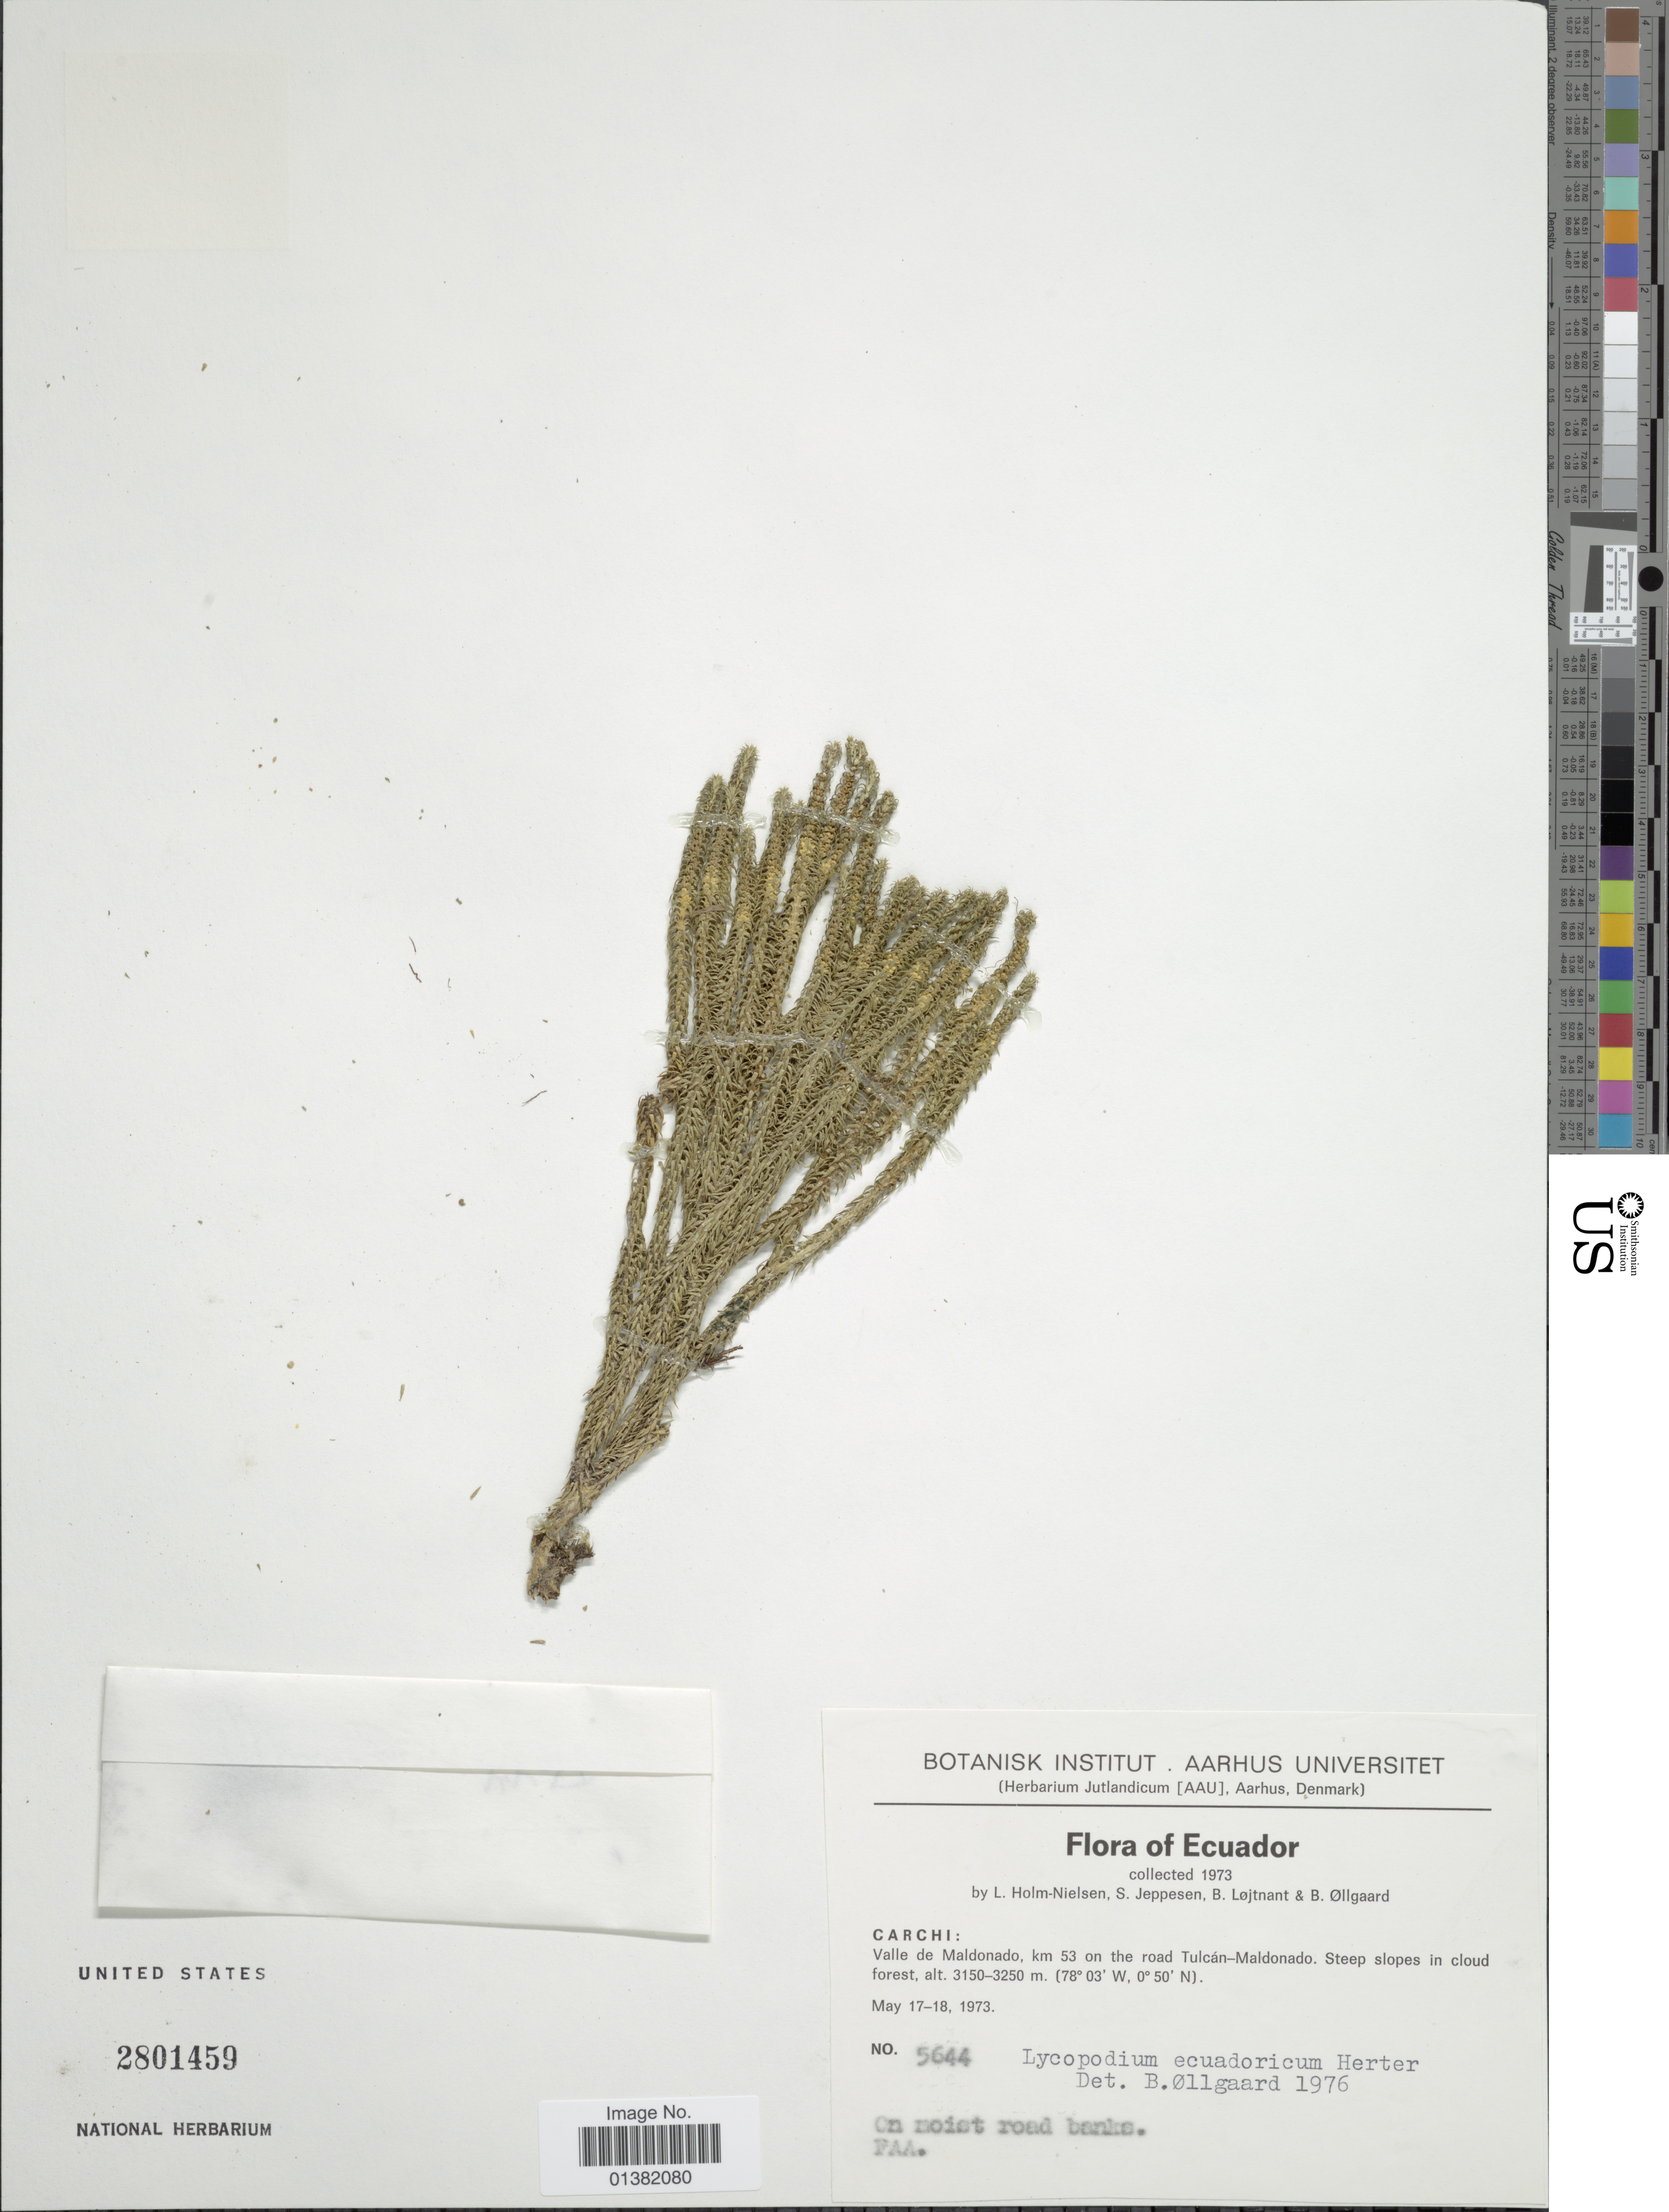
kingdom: Plantae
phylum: Tracheophyta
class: Lycopodiopsida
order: Lycopodiales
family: Lycopodiaceae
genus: Phlegmariurus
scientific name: Phlegmariurus eversus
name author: (Poir.) B. Øllg.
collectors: L. B. Holm-Nielsen, S. Jeppesen, B. Löjtnant & B. Øllgaard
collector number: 5644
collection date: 1973-05-17/1973-05-18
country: Ecuador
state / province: Carchi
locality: Valle de Maldonado, km 53 on the road Tulcán-Maldonado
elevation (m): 3150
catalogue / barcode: US 2801459